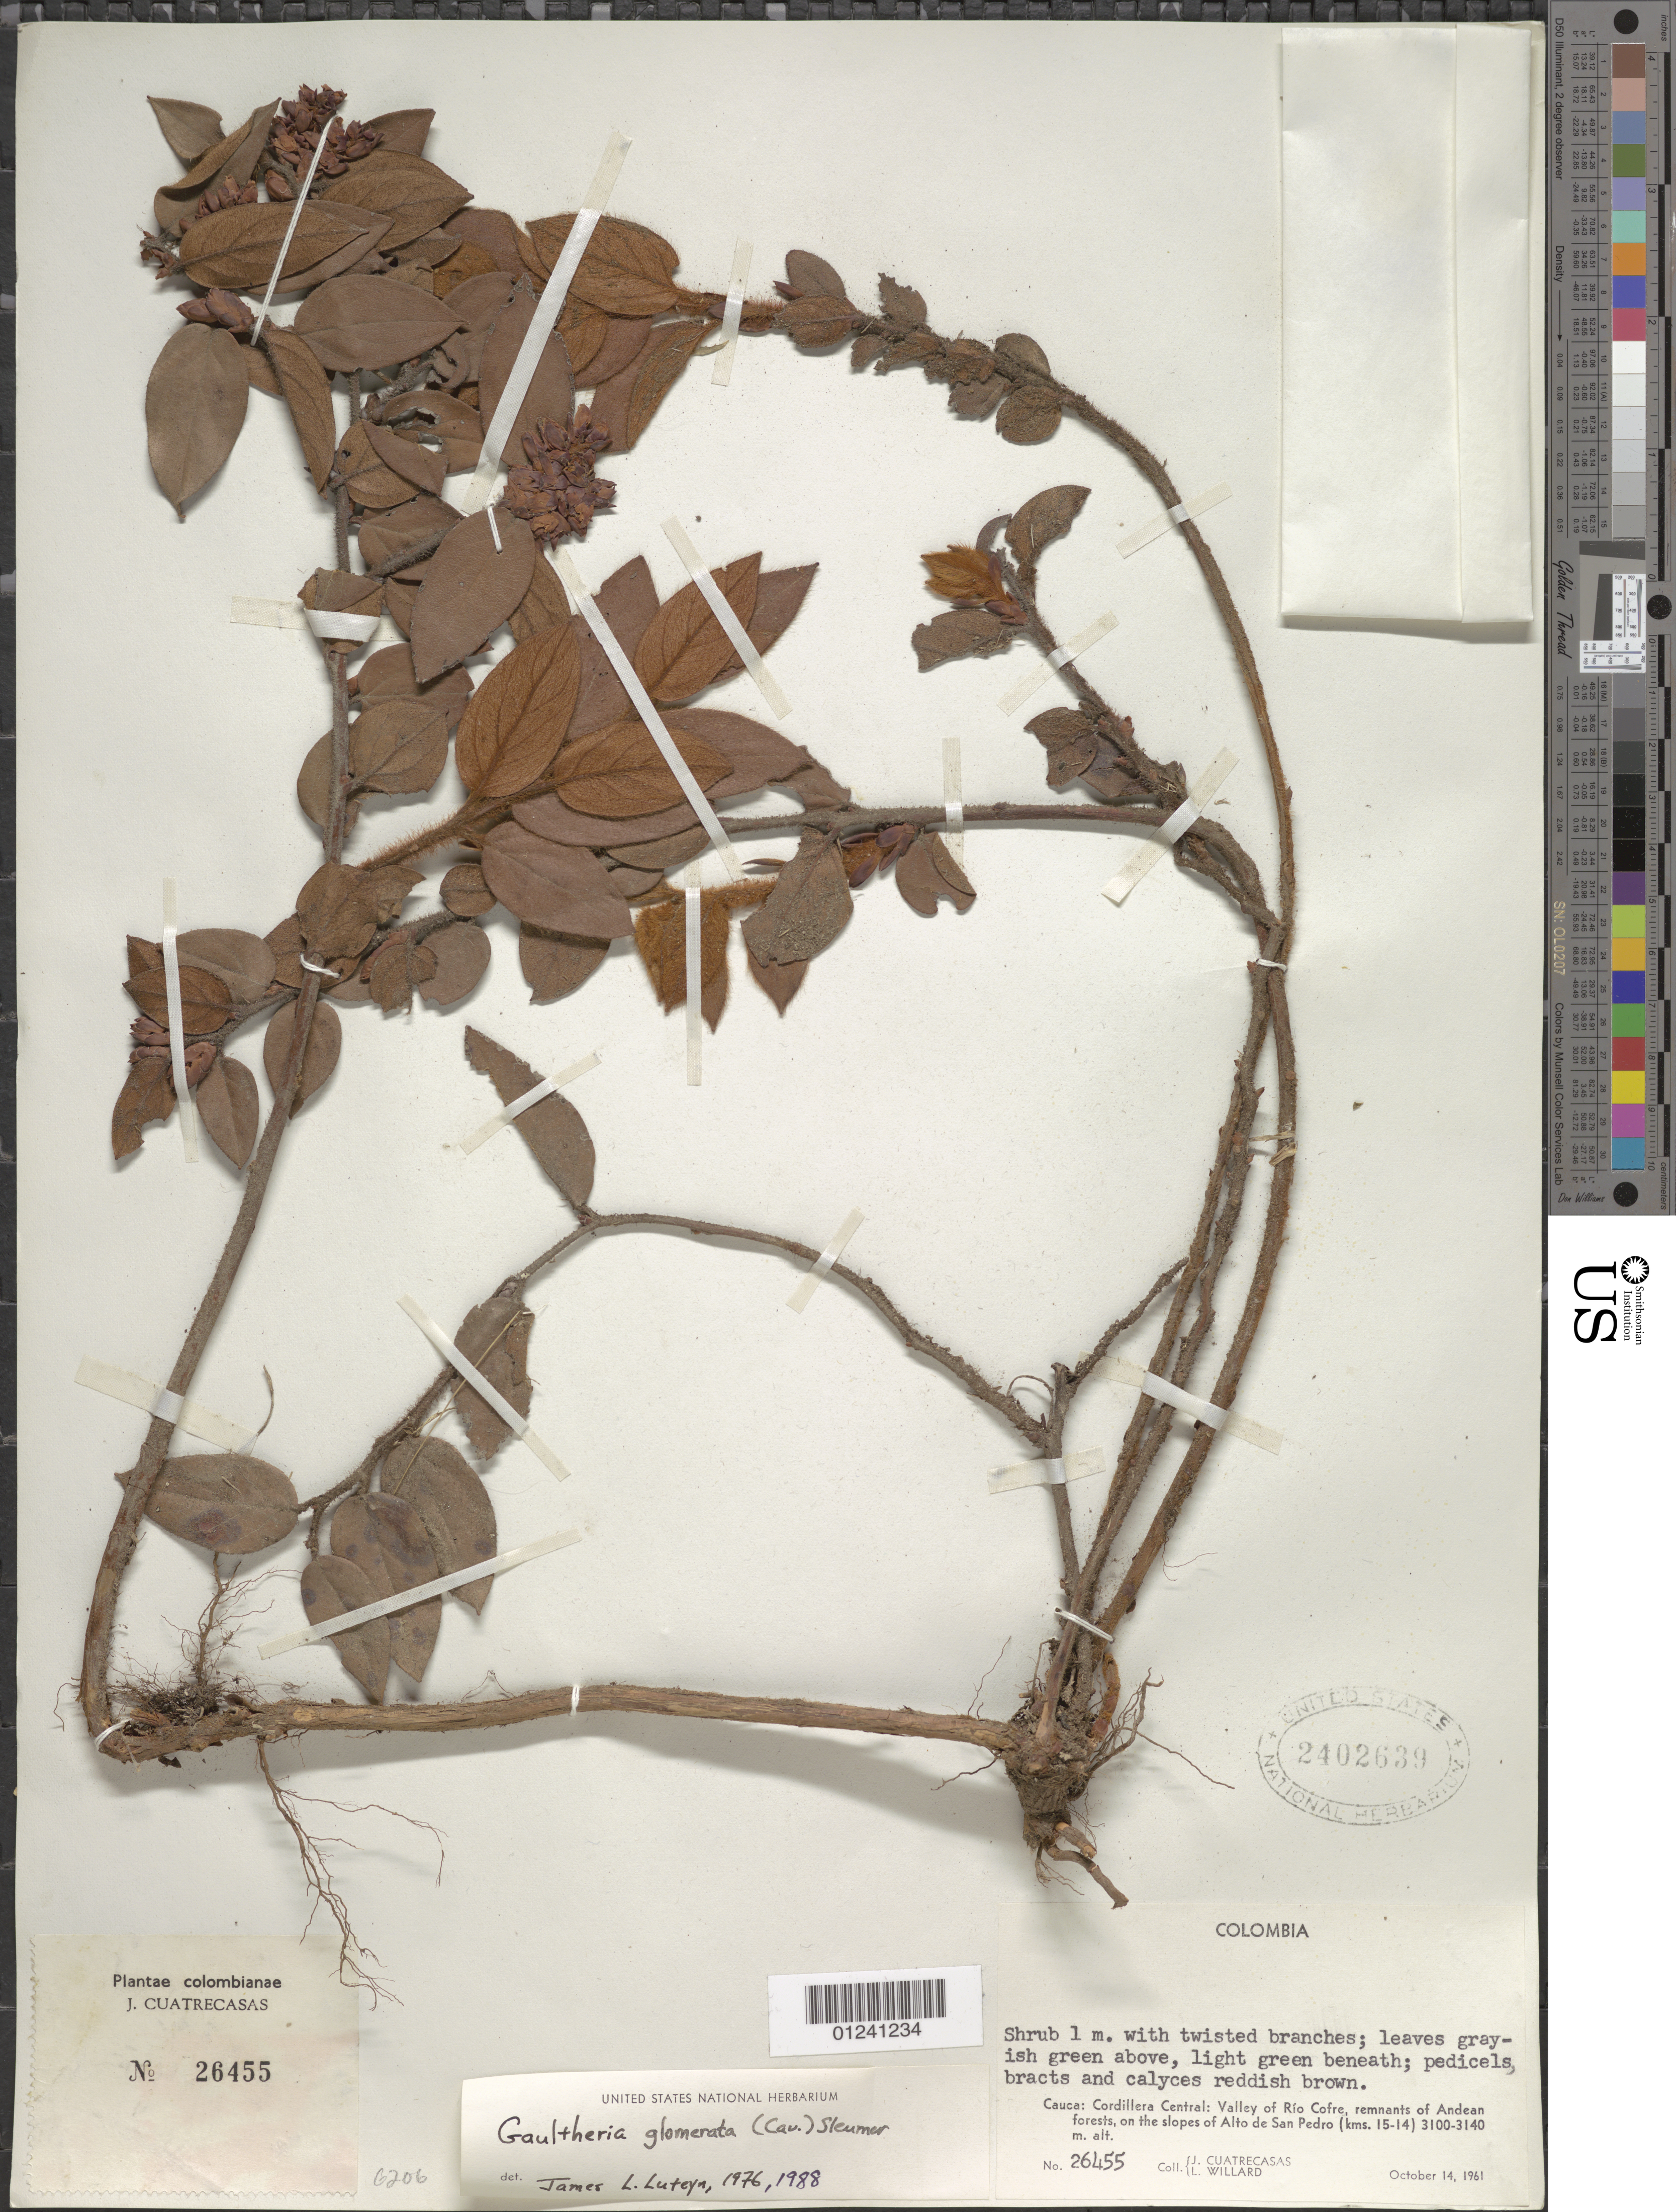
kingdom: Plantae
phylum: Tracheophyta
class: Magnoliopsida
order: Ericales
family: Ericaceae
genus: Gaultheria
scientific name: Gaultheria glomerata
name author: (Cav.) Sleumer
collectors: J. Cuatrecasas & L. Willard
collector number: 26455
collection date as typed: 14 Oct 1961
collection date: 1961-10-14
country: Colombia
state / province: Cauca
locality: Cordillera Central, valley of Río Cofré, on the slopes of Alto de San Pedro (kms 15-14)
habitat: remnants of Andean forest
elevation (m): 3100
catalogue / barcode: US 2402639